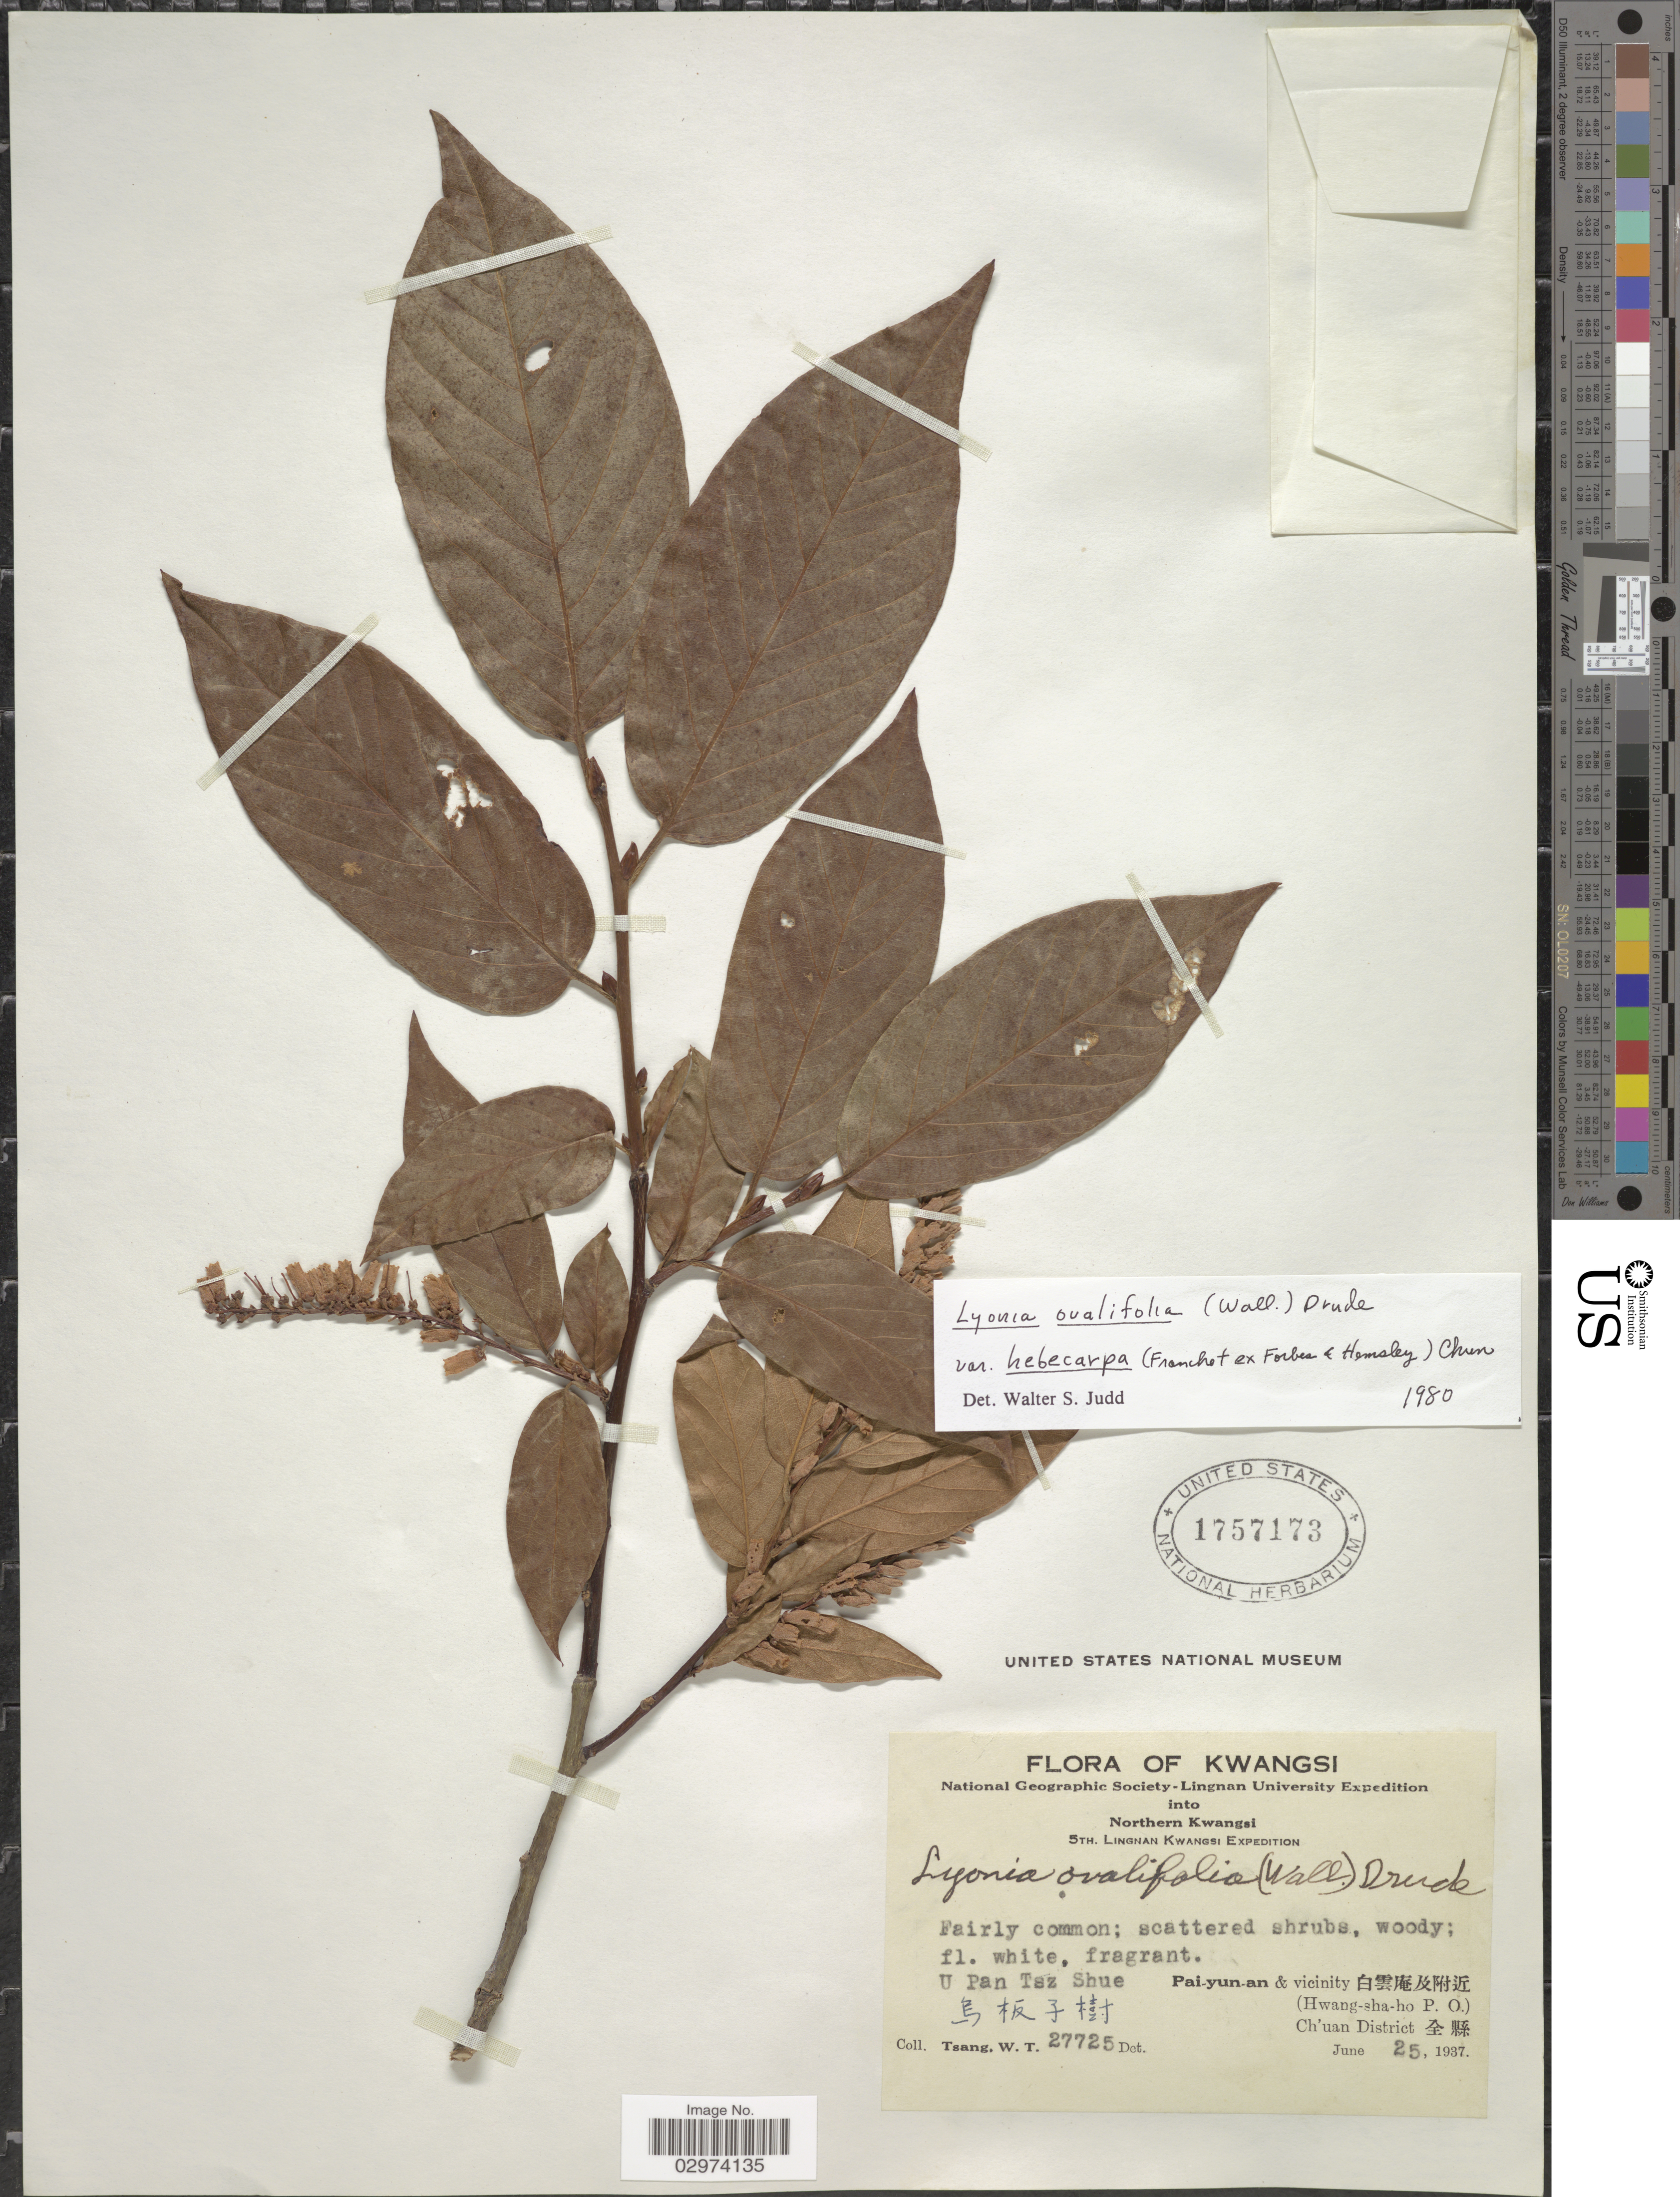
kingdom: Plantae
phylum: Tracheophyta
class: Magnoliopsida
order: Ericales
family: Ericaceae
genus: Lyonia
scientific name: Lyonia ovalifolia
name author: (Wall.) Drude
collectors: W. T. Tsang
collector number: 27725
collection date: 1937-06-25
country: China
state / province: Guangxi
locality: Kwangsi. U Pan Tsz Shue. Pai-yun-an & vicinity X. (Hwang-sha-ho P.O.0. Ch'uan District X.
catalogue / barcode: US 1757173